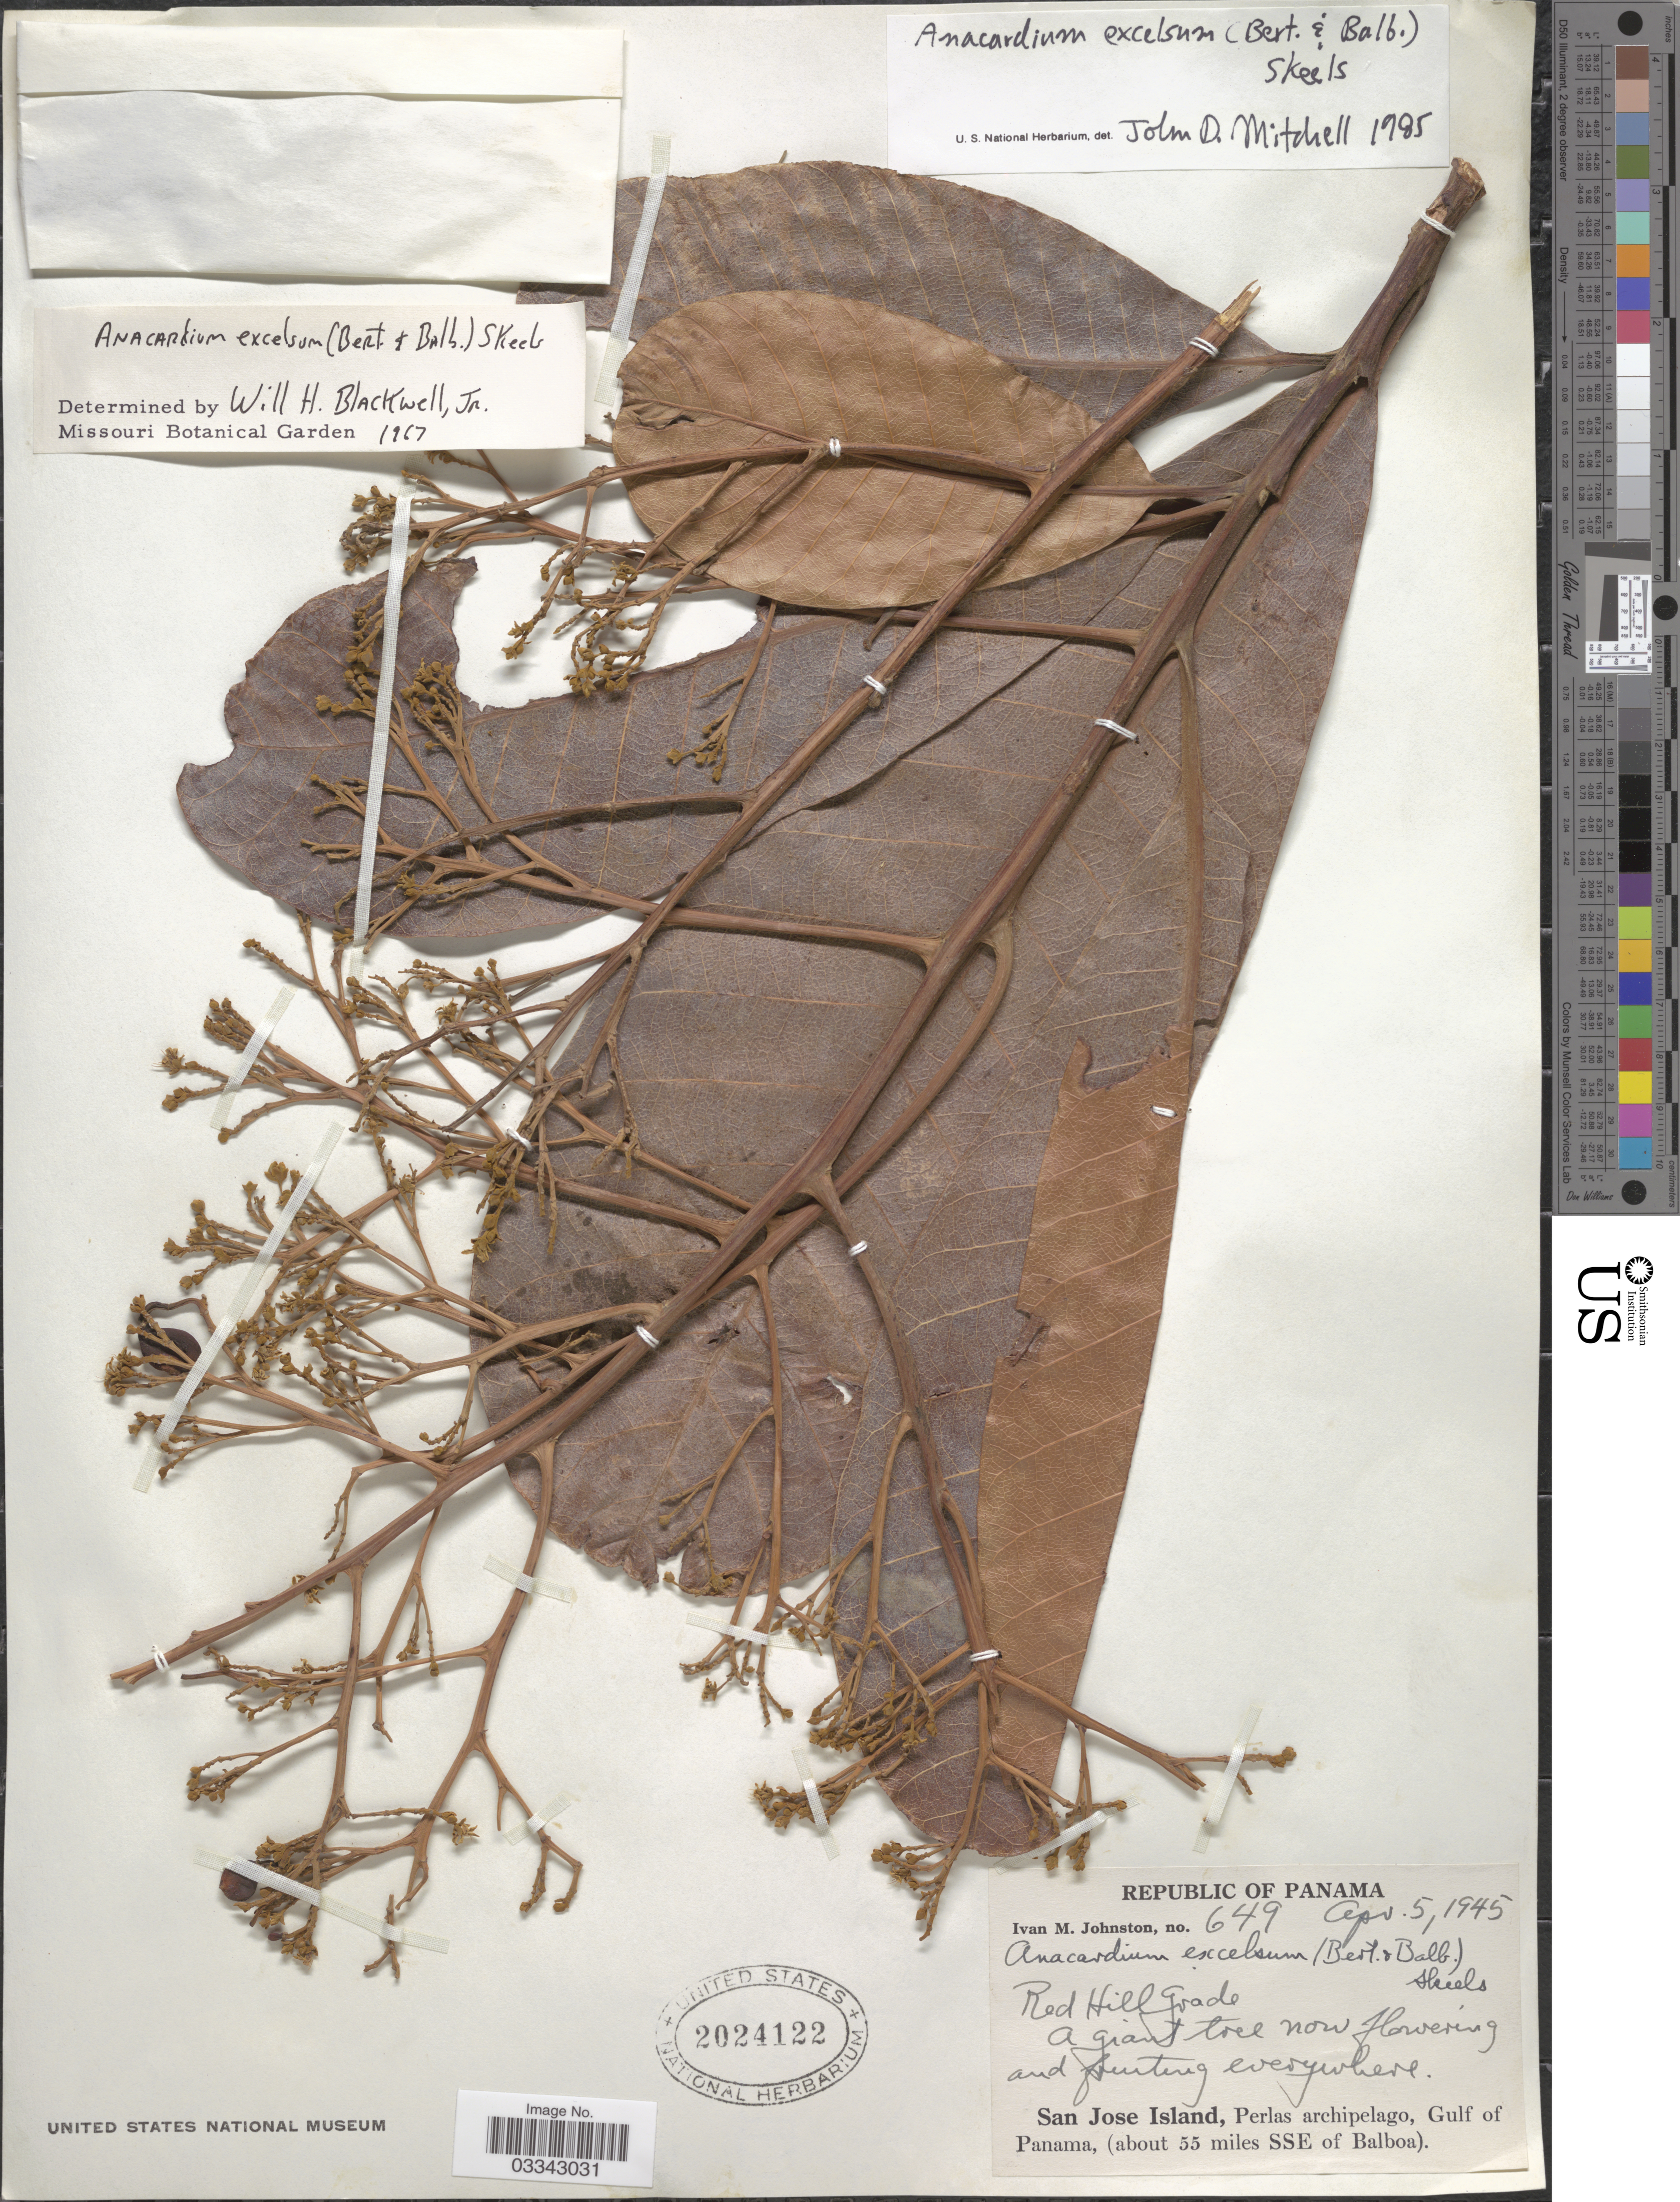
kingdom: Plantae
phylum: Tracheophyta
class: Magnoliopsida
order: Sapindales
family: Anacardiaceae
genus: Anacardium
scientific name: Anacardium excelsum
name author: (Kunth) Skeels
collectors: I.M. Johnston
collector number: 649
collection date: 1945-04-05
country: Panama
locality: Red Hill Grade. San Jose Island, Perlas archipelago, Gulf of Panama, (about 55 miles SSE of Balboa).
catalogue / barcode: US 2024122